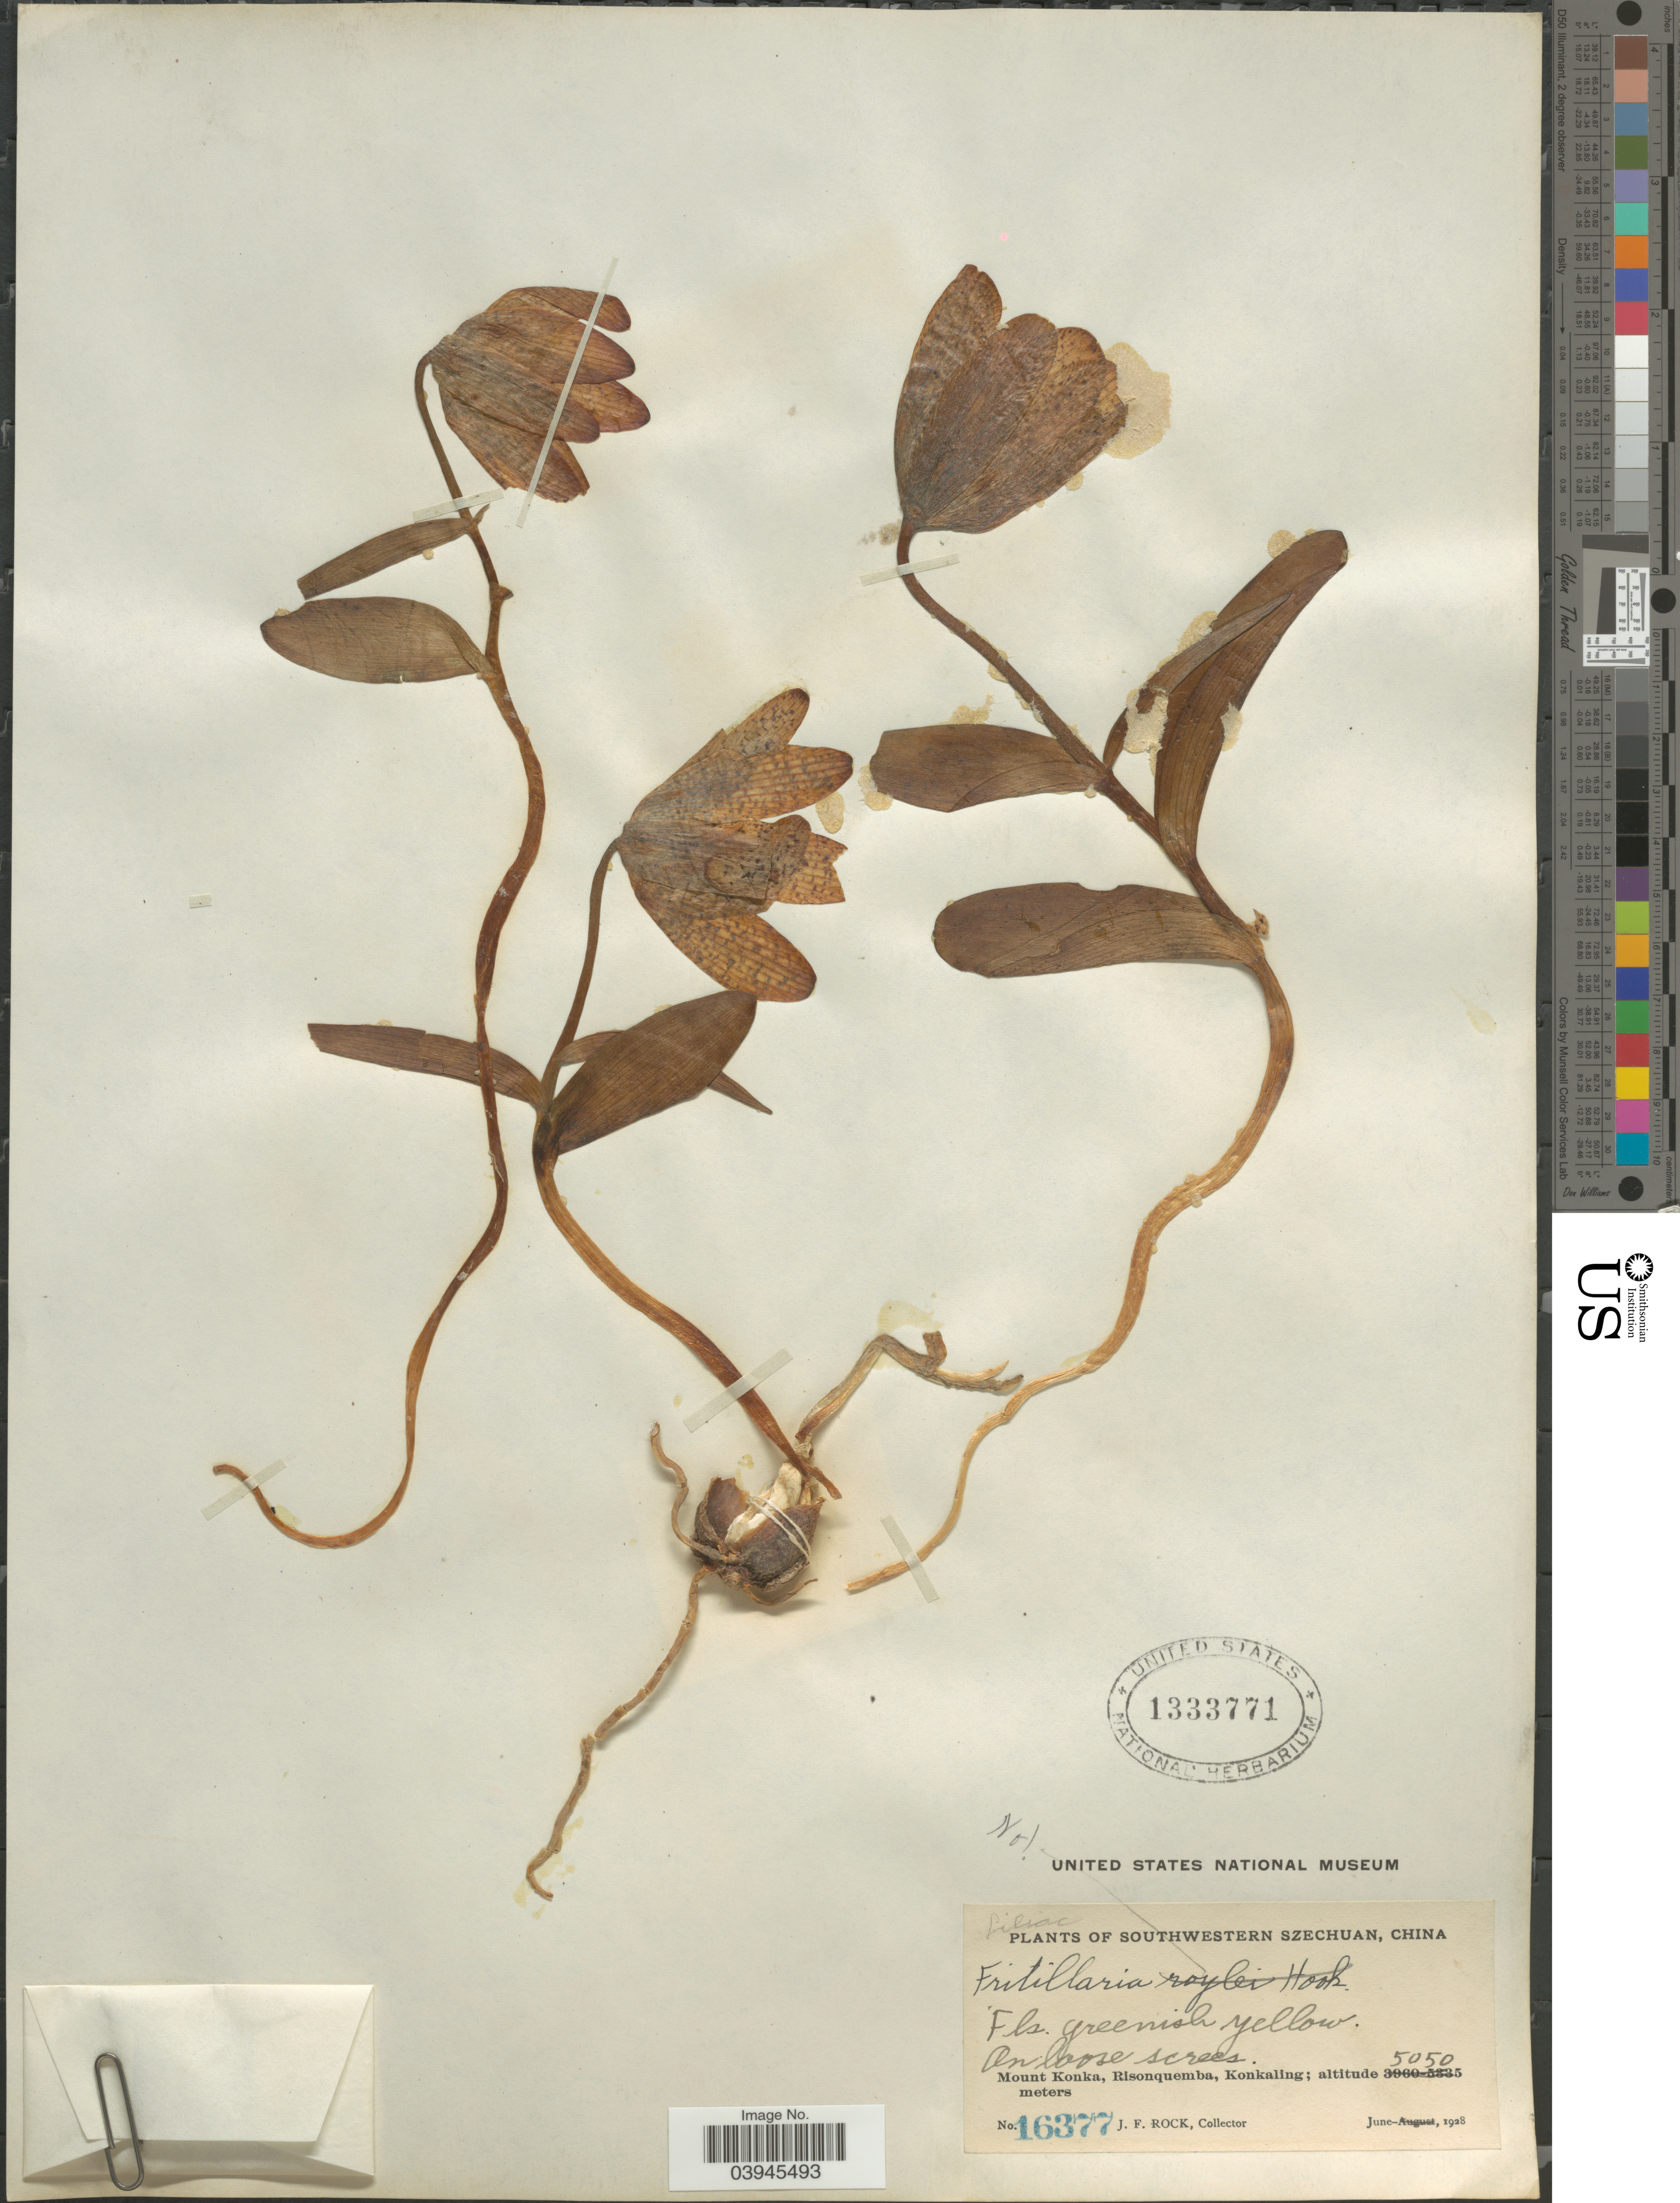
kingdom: Plantae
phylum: Tracheophyta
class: Liliopsida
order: Liliales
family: Liliaceae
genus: Fritillaria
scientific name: Fritillaria sp.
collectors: J. Rock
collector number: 16377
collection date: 1928-06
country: China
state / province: Sichuan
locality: Southwestern Szechuan. Mount Konka, Risonquemba, Konkaling.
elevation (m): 5050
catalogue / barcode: US 1333771